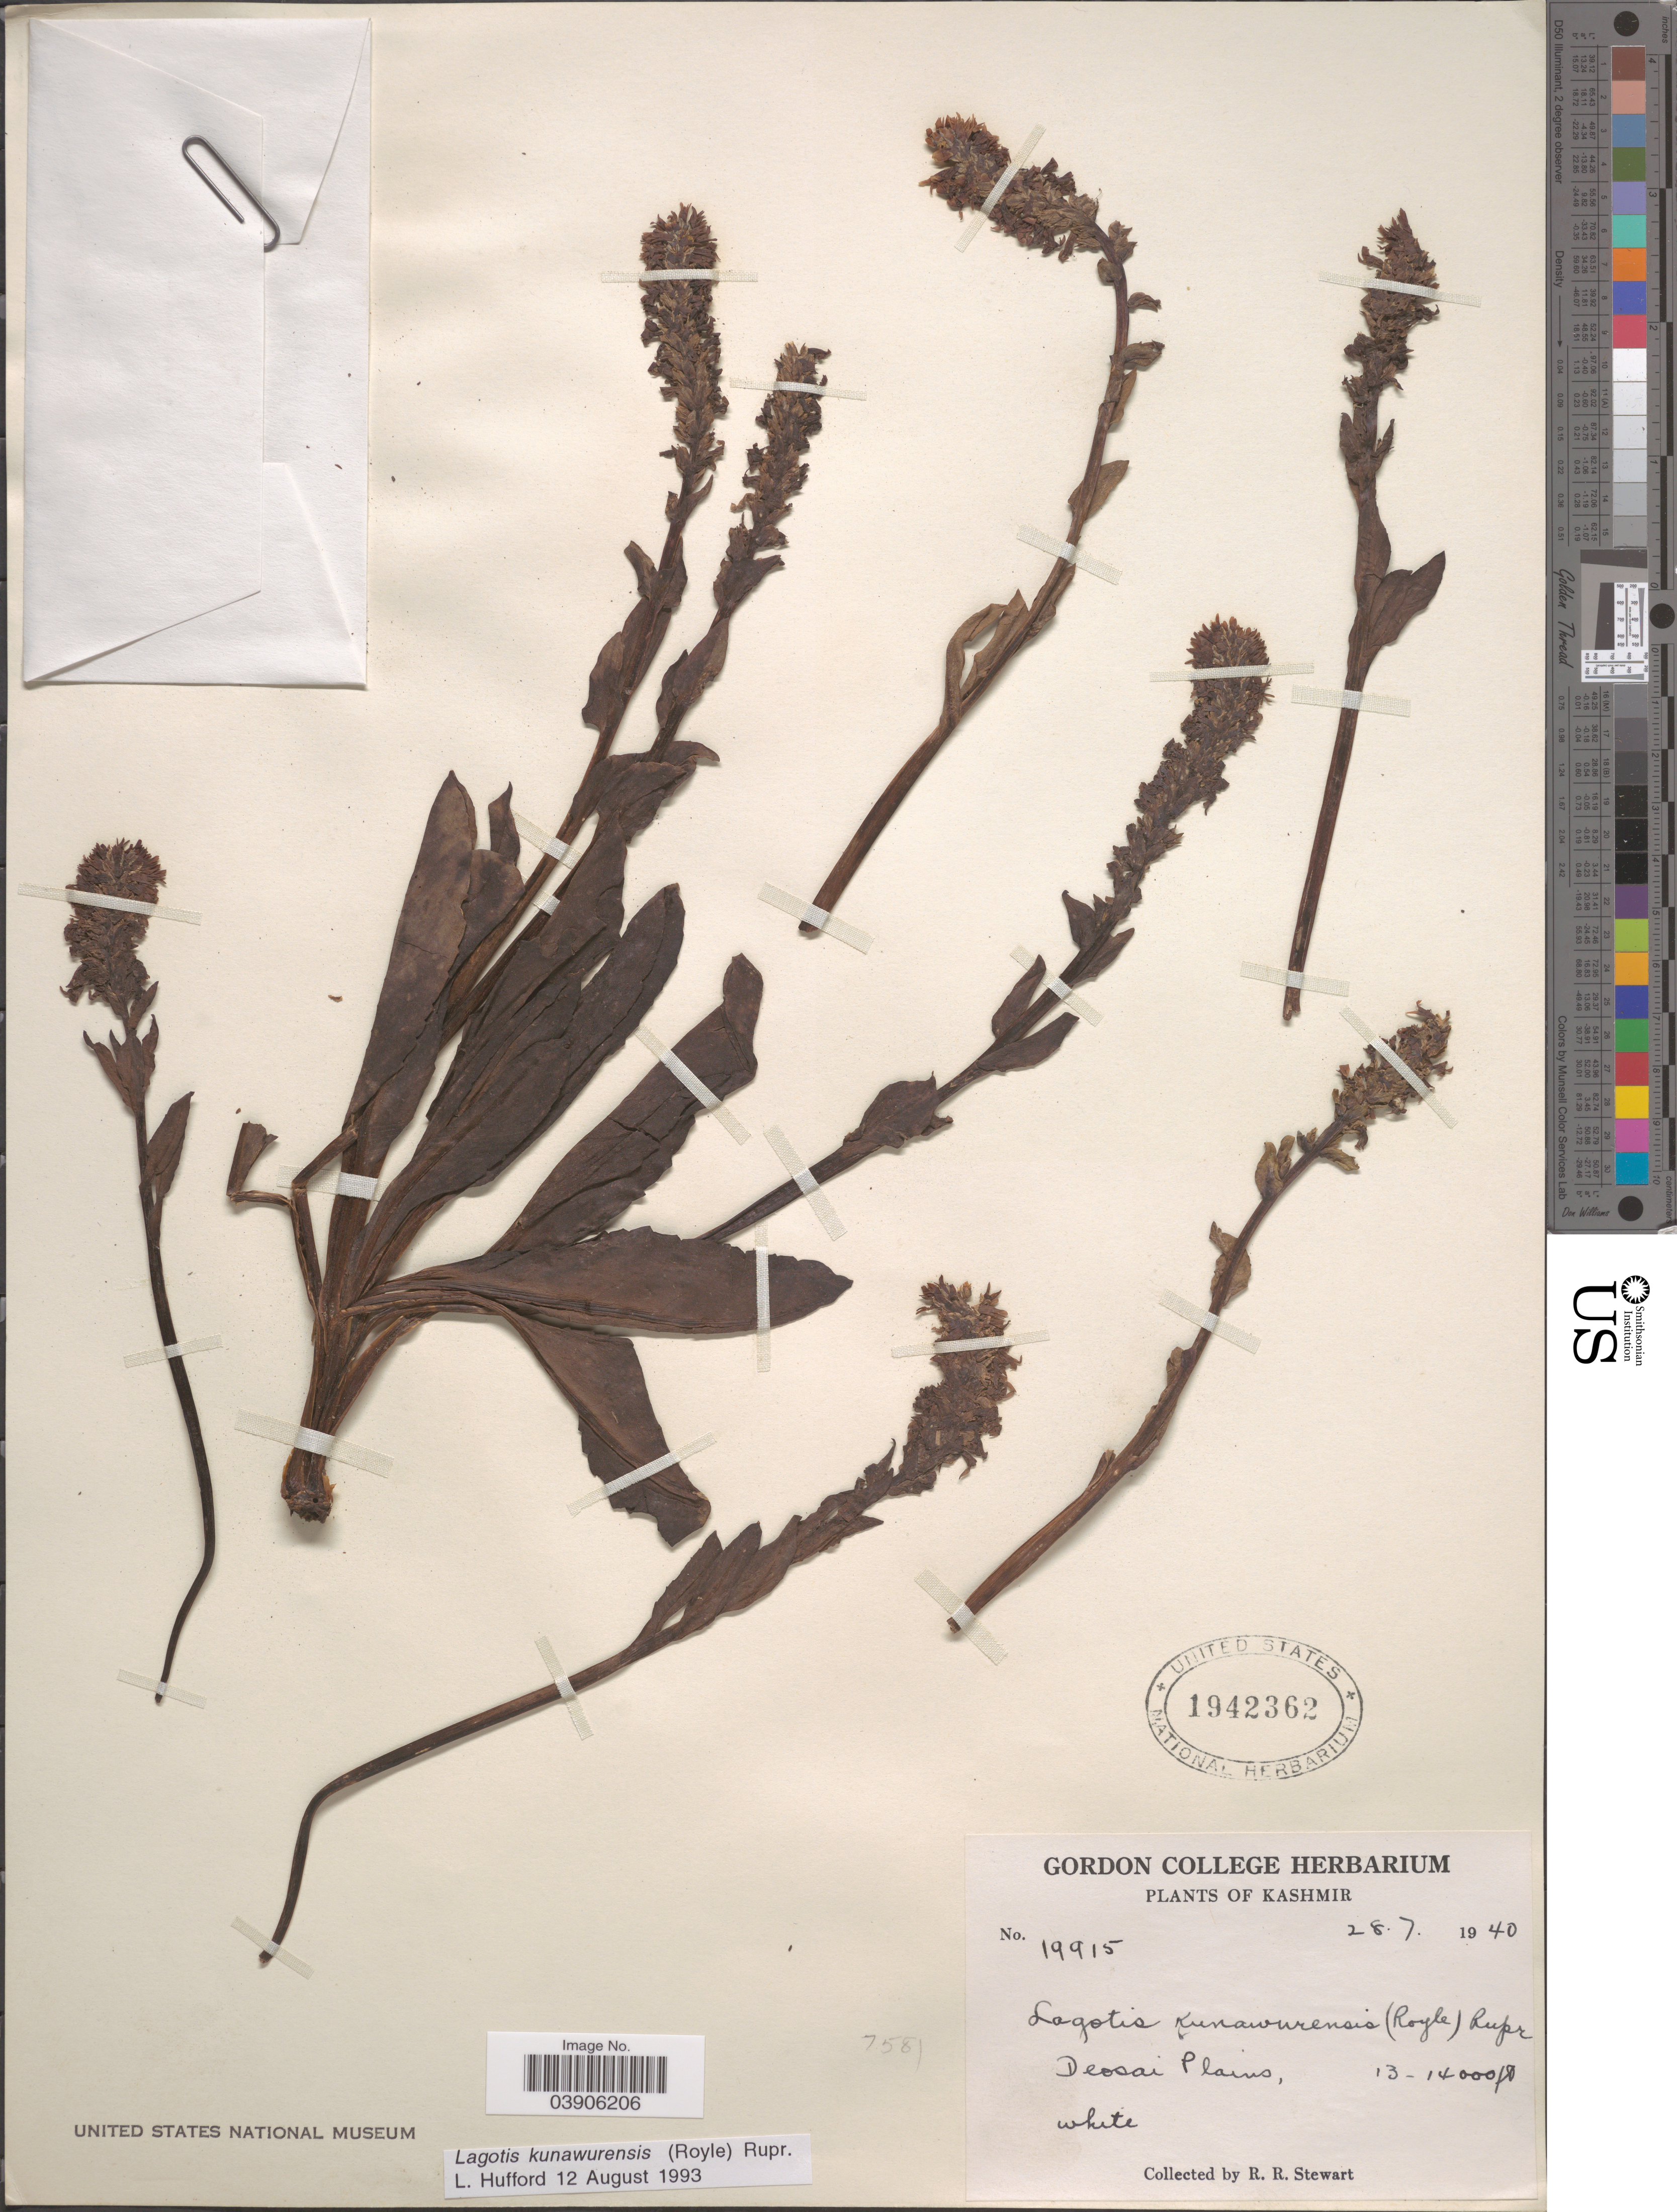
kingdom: Plantae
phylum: Tracheophyta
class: Magnoliopsida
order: Lamiales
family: Plantaginaceae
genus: Lagotis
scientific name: Lagotis kunawurensis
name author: Rupr.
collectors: R. Stewart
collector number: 19915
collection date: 1940-07-28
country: India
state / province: Jammu and Kashmir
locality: Kashmir. Deosai Plains.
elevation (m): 3962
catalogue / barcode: US 1942362